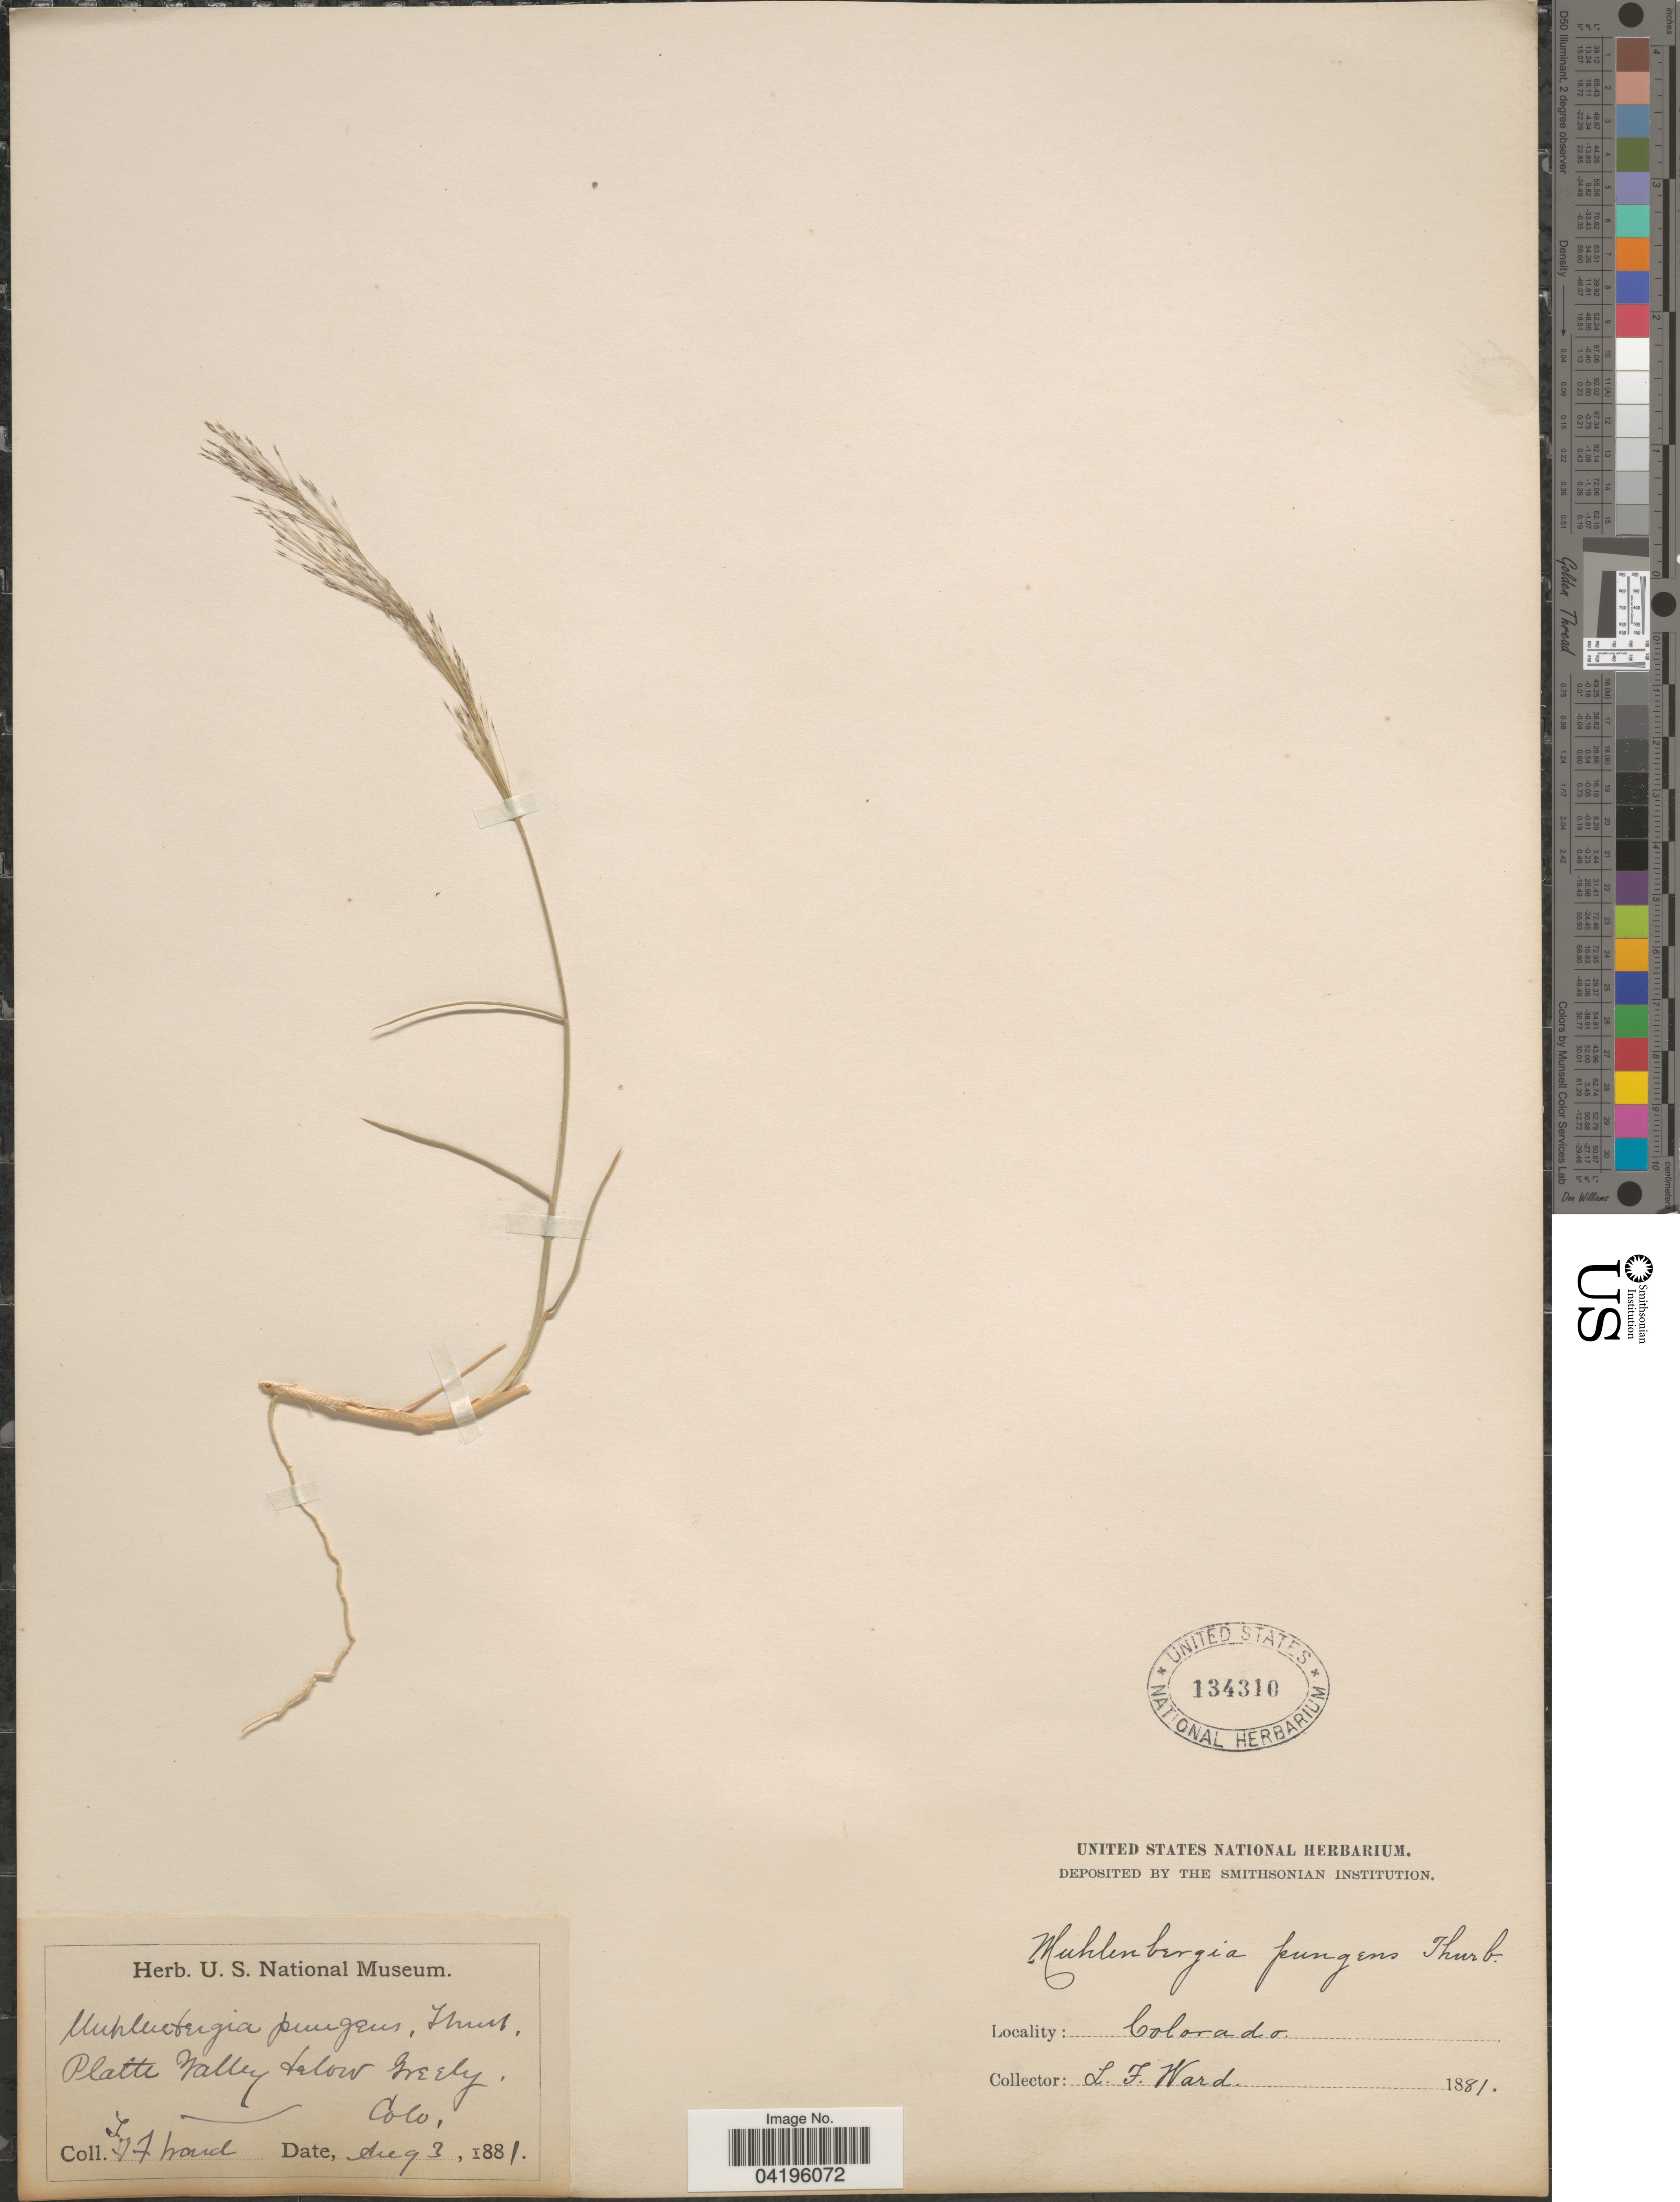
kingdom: Plantae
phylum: Tracheophyta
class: Liliopsida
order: Poales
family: Poaceae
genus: Muhlenbergia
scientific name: Muhlenbergia pungens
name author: Thurb. ex A. Gray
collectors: L. Ward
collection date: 1881-08-03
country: United States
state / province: Colorado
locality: Platte Valley below Greeley.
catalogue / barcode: US 134310